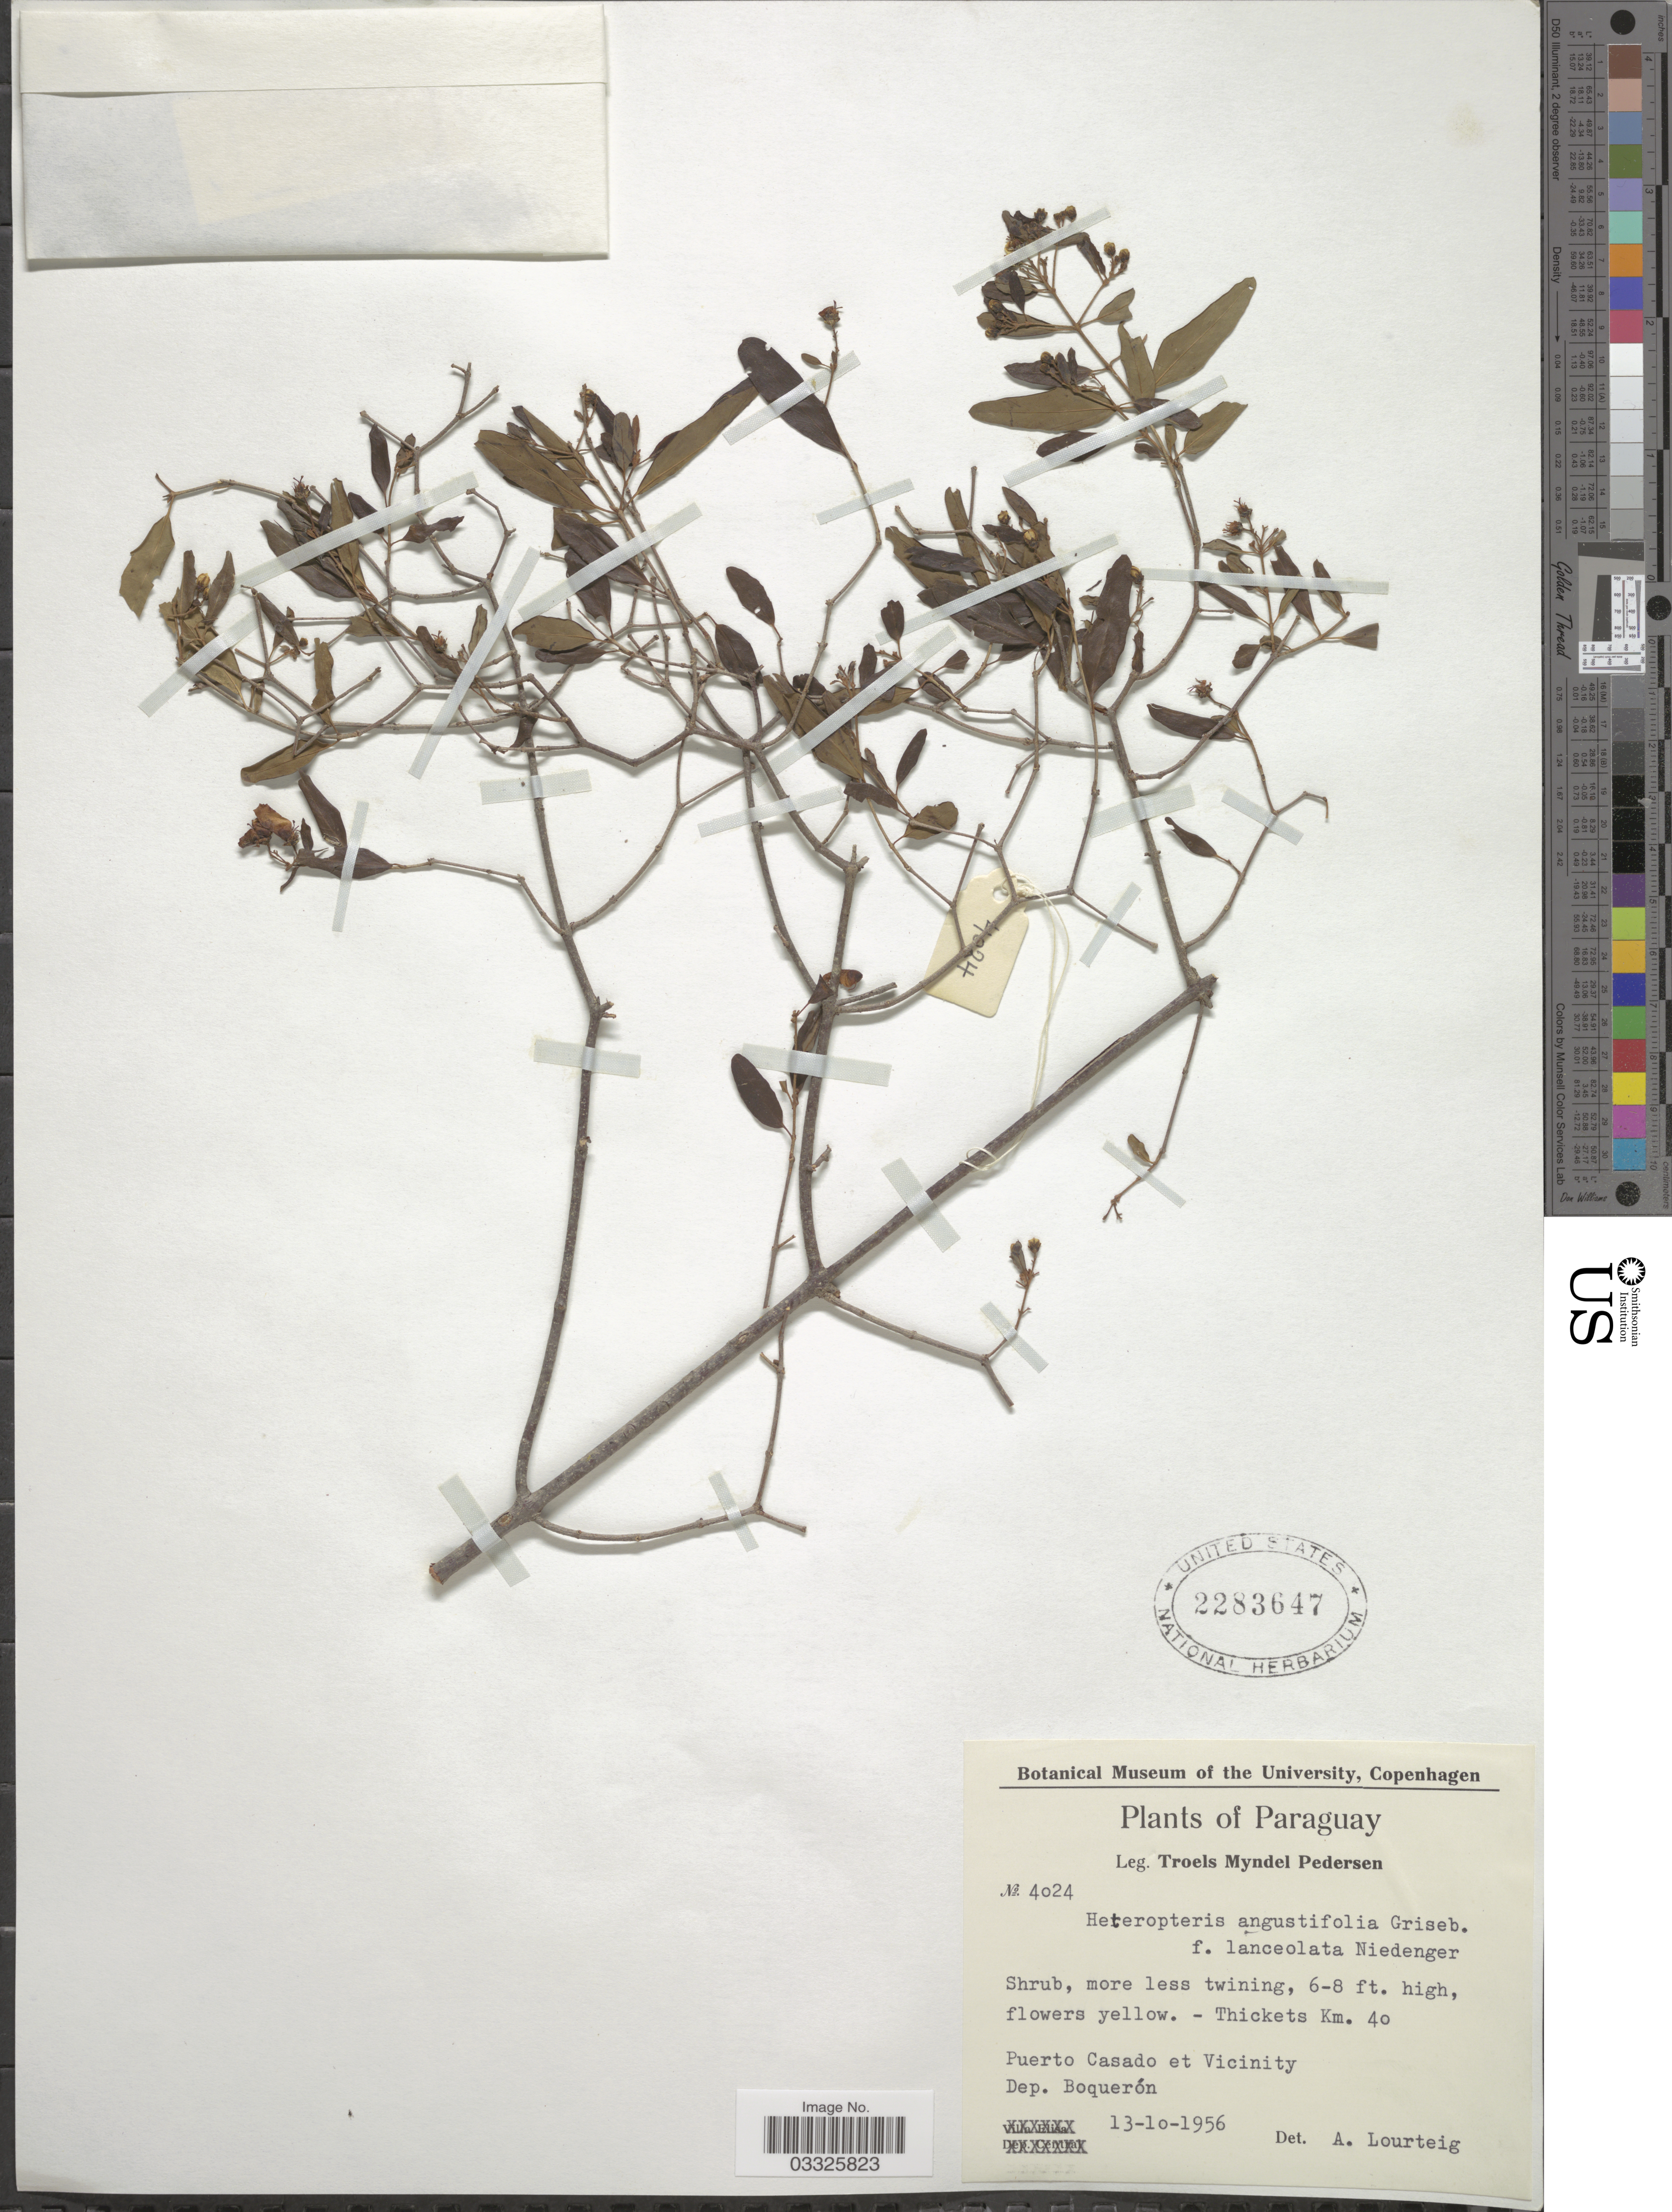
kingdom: Plantae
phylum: Tracheophyta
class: Magnoliopsida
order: Malpighiales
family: Malpighiaceae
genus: Heteropterys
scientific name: Heteropterys angustifolia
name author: Griseb.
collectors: T. Pederson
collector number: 4024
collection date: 1956-10-13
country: Paraguay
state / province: Boqueron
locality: Thickets Km. 40. Puerto Casado et Vicinity. Dep. Boquerón.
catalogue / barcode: US 2283647